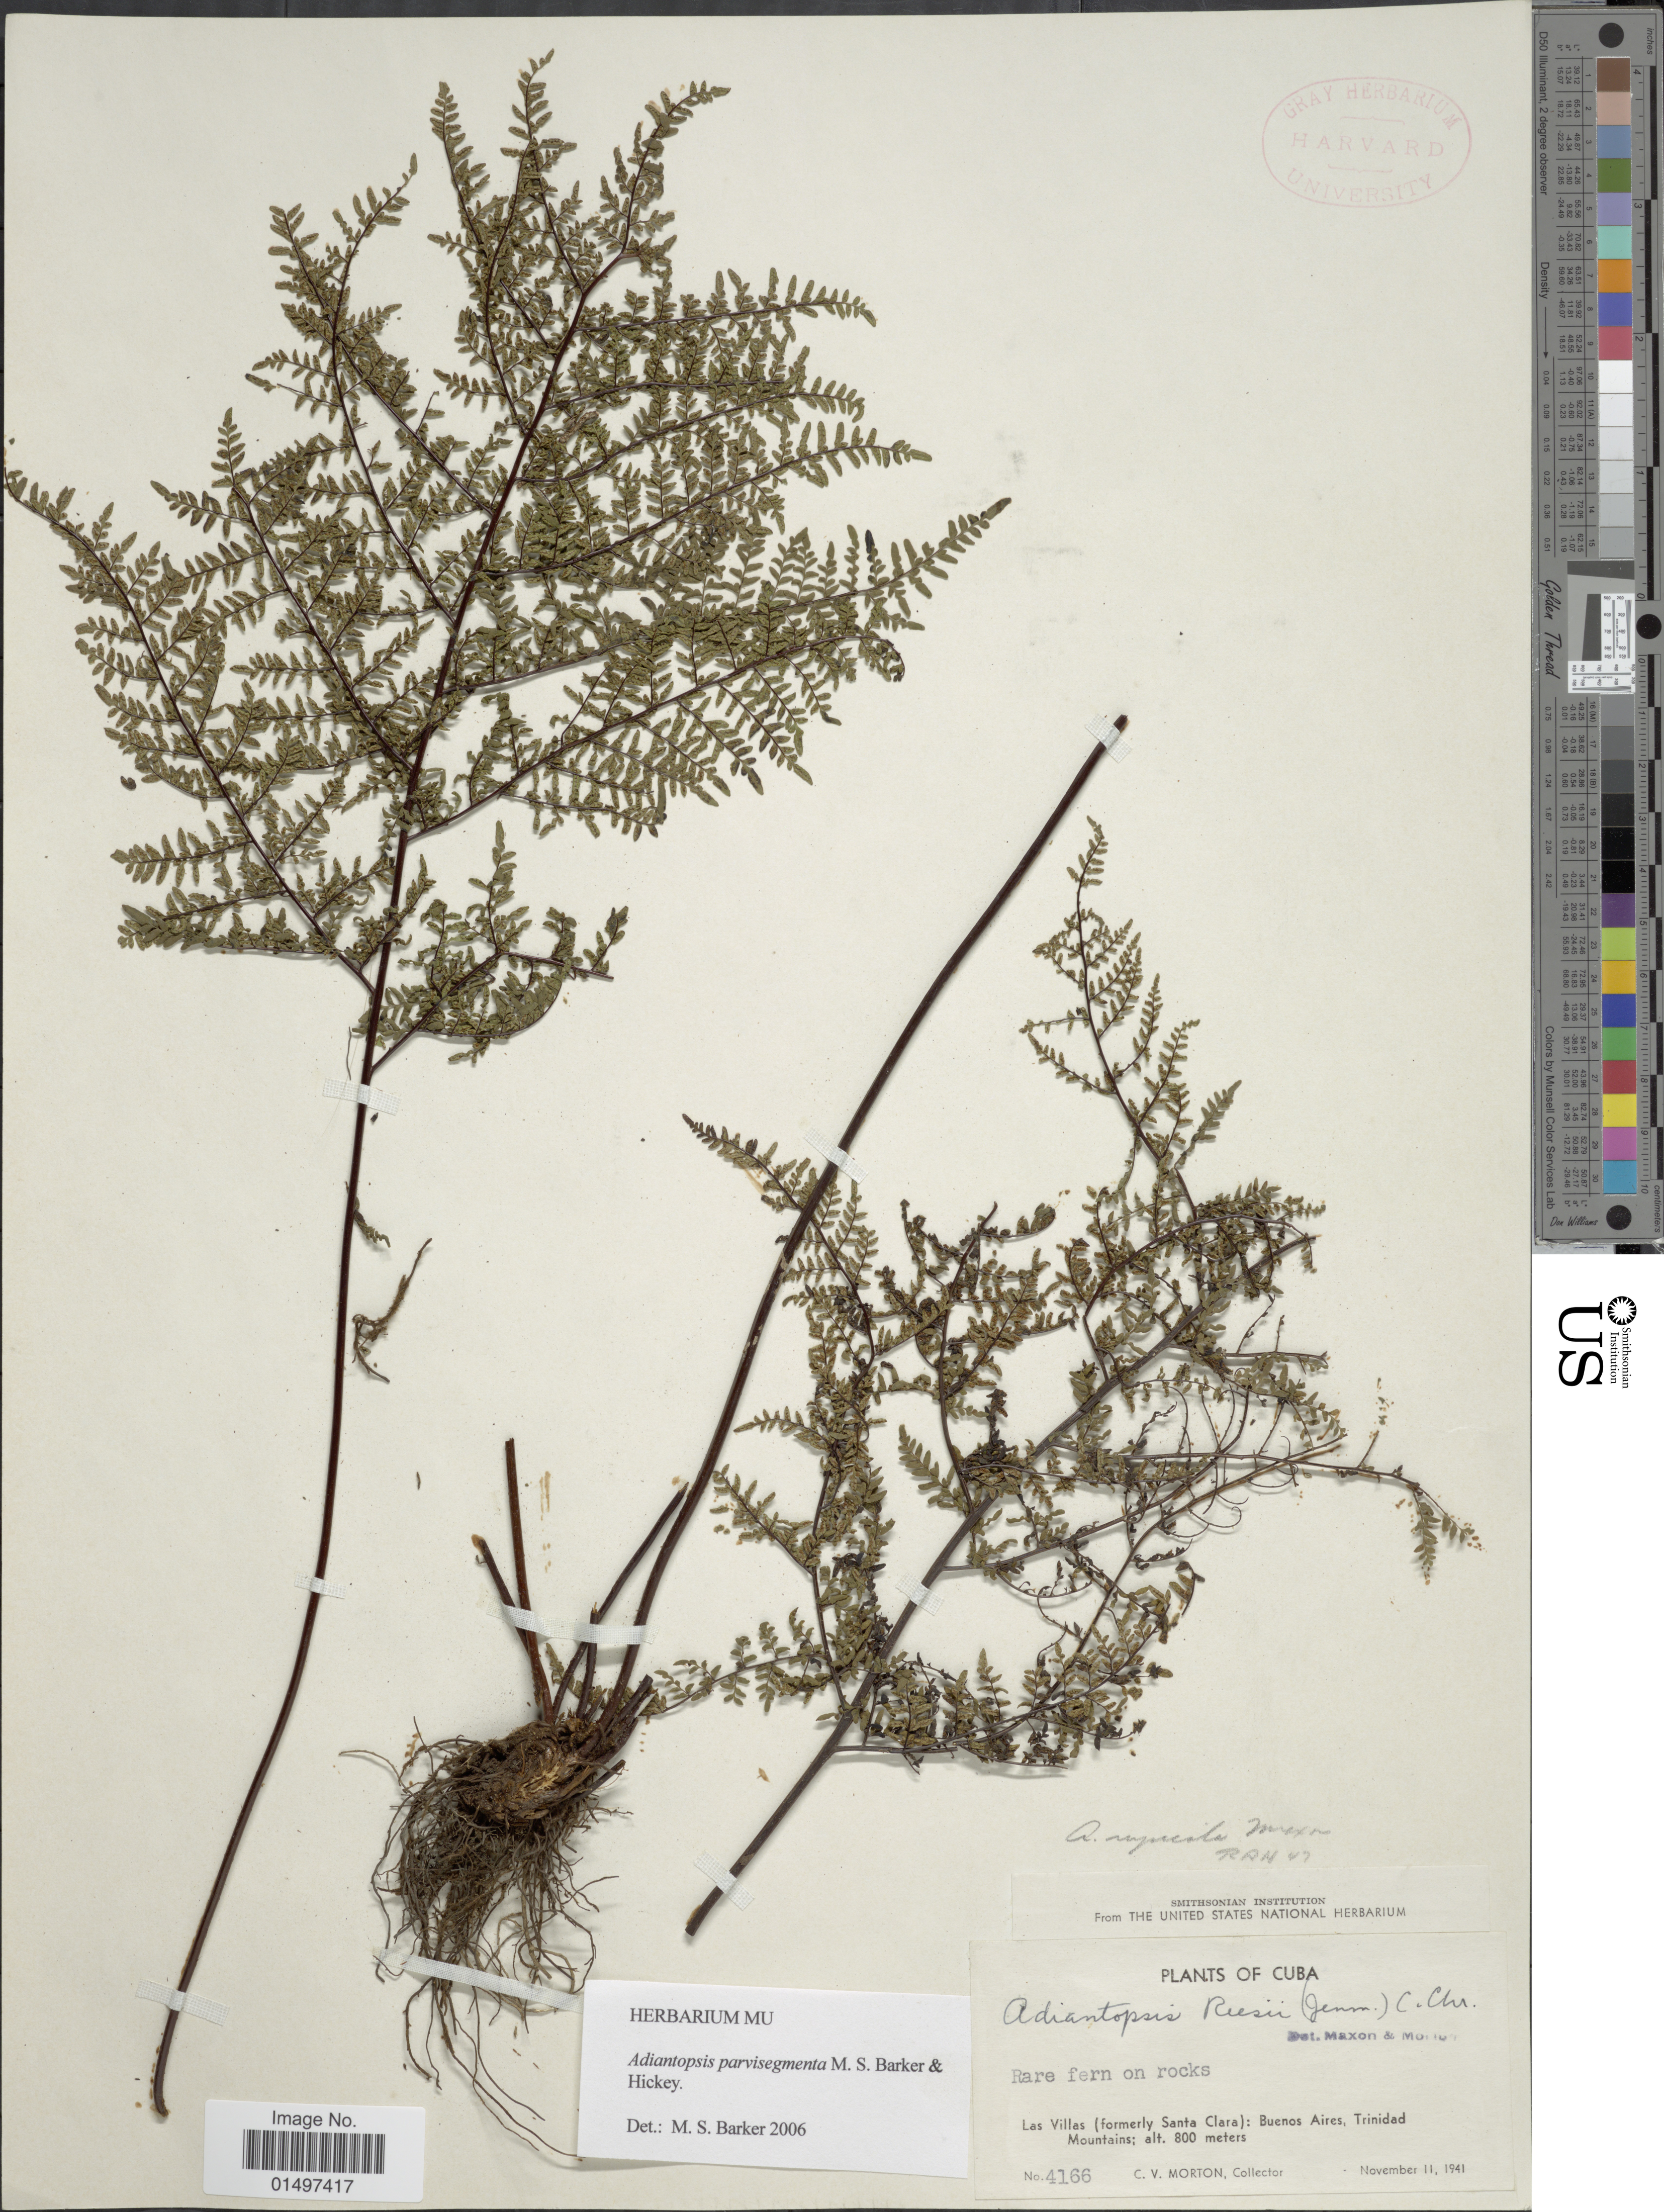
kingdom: Plantae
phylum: Tracheophyta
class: Polypodiopsida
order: Polypodiales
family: Pteridaceae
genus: Adiantopsis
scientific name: Adiantopsis parvisegmenta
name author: M.S. Barker & Hickey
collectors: C. V. Morton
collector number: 4166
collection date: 1941-11-11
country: Cuba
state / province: Las Villas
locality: Las Villas (formerly Santa Clara): Buenos Aires, Trinidad Mountains.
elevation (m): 800